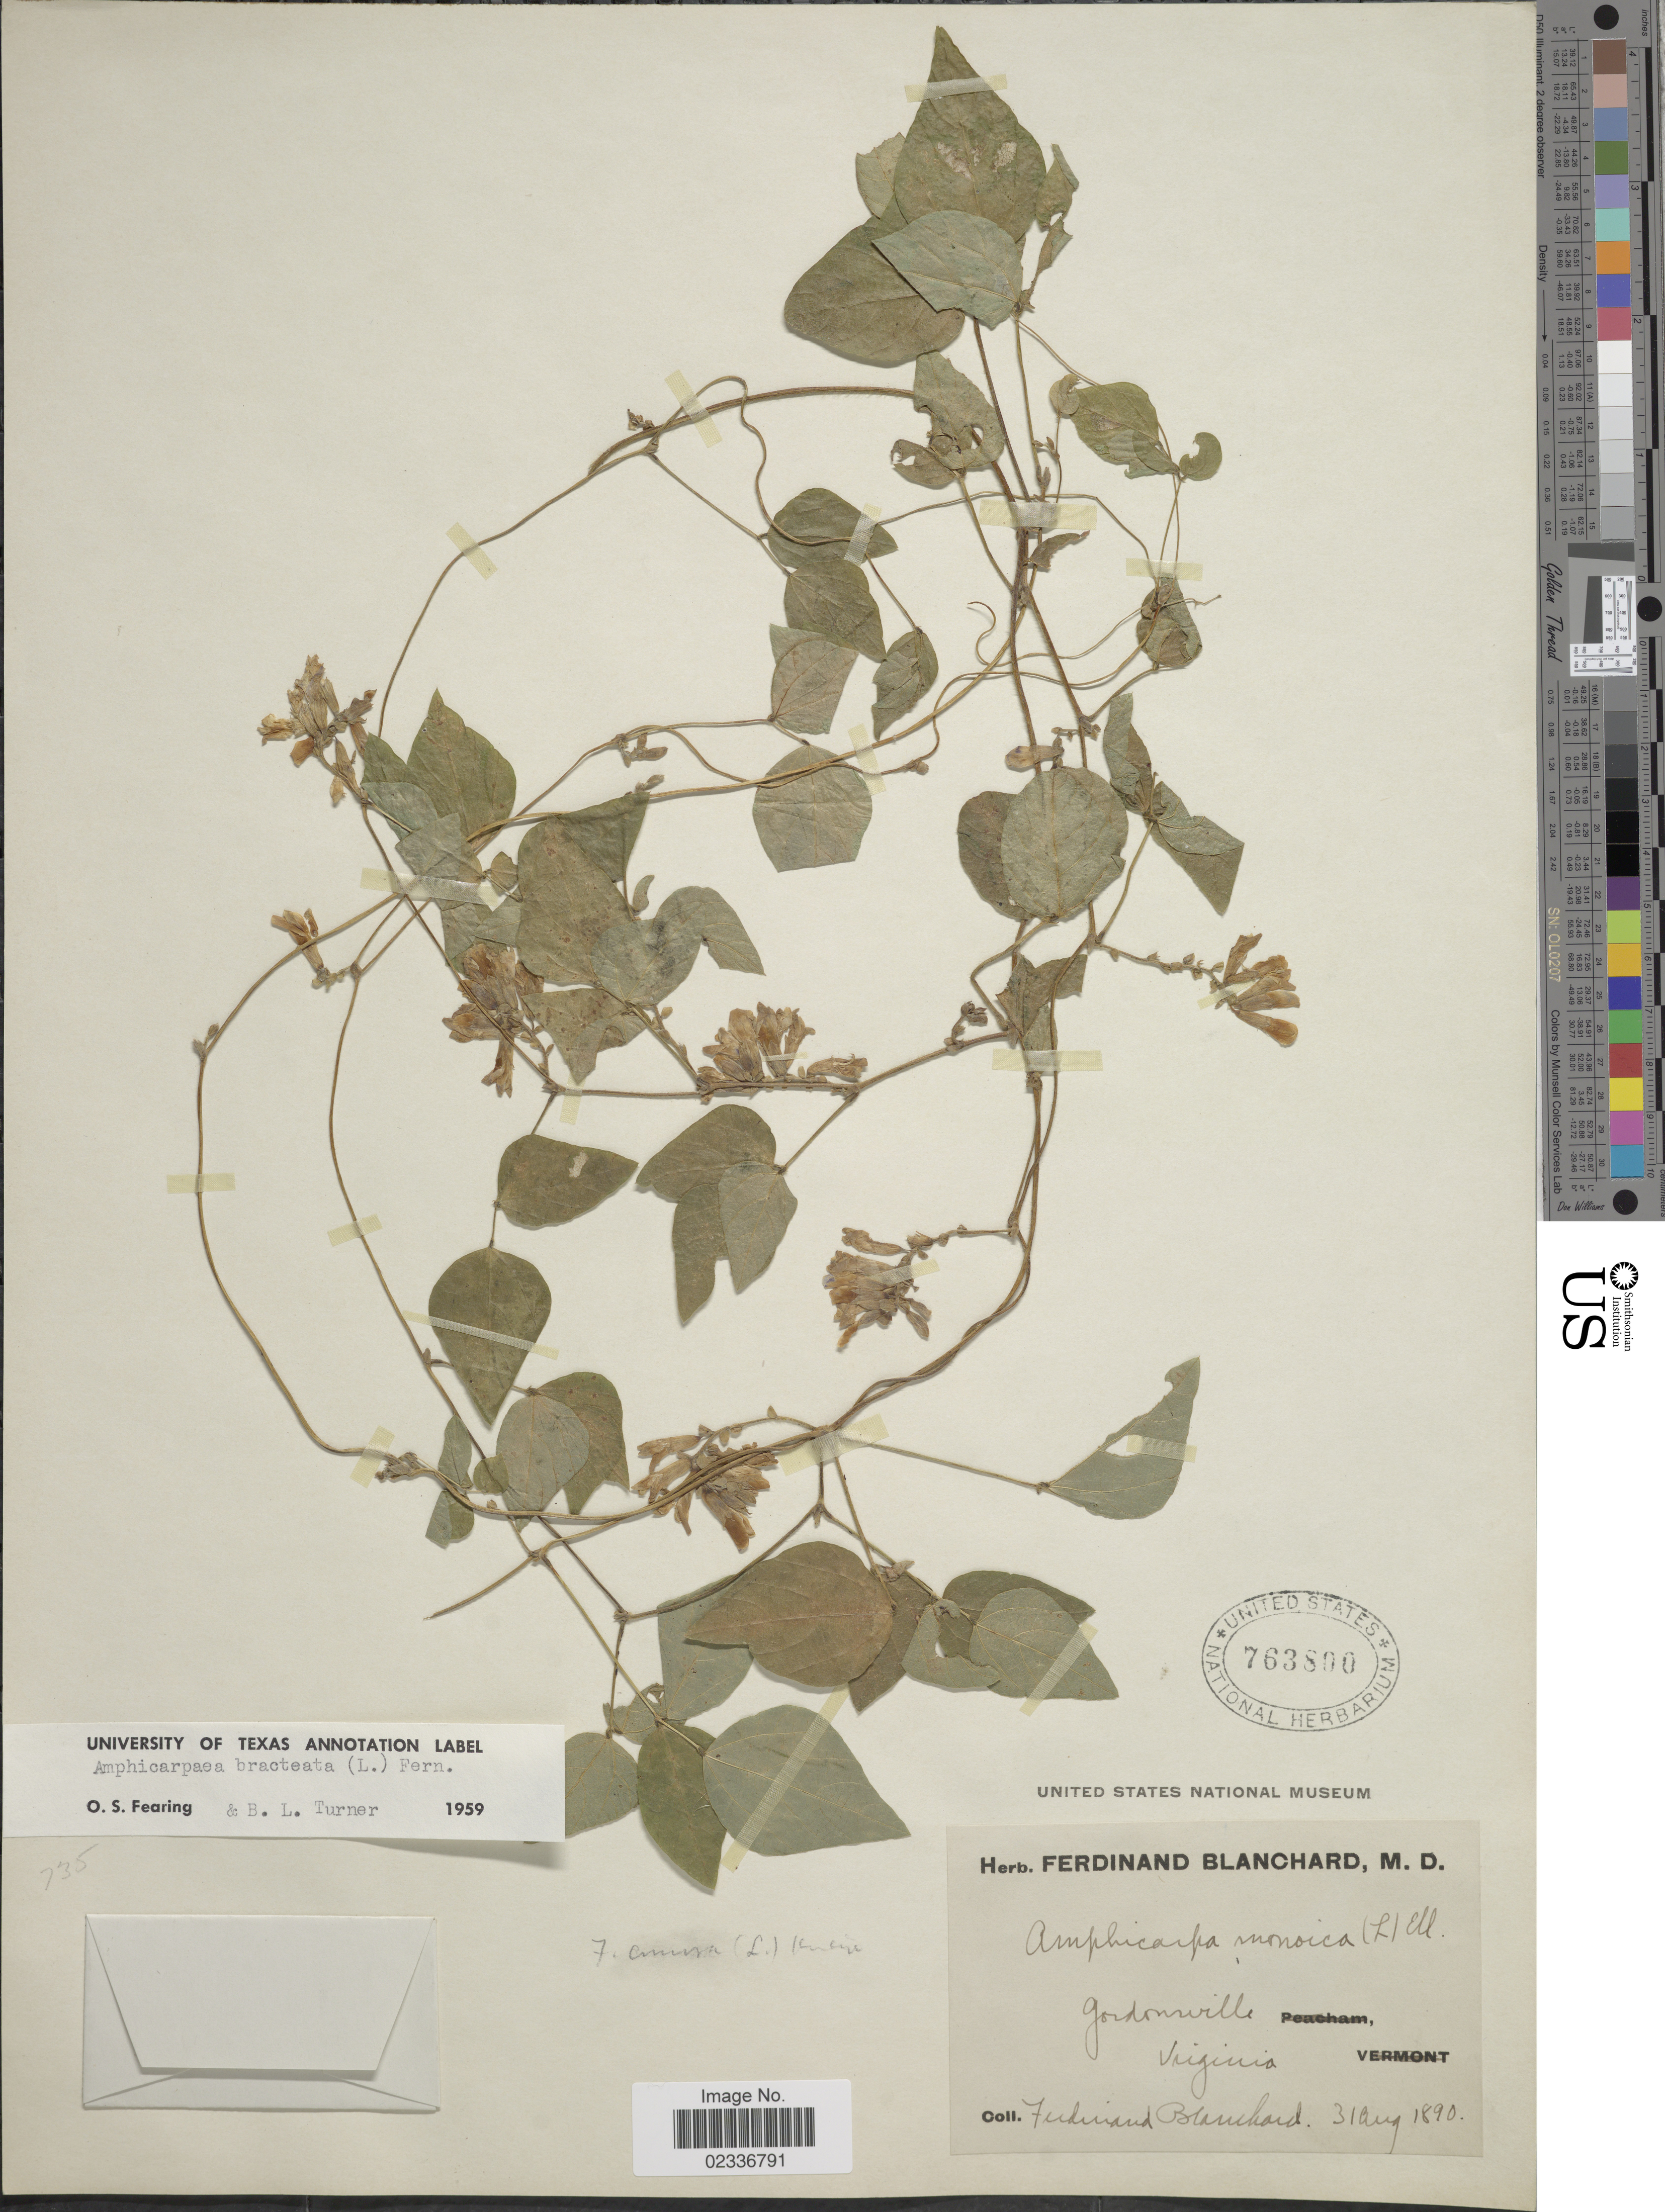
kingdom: Plantae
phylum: Tracheophyta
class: Magnoliopsida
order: Fabales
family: Fabaceae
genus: Amphicarpaea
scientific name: Amphicarpaea bracteata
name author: (L.) Fernald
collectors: F. Blanchard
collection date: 1890-08-31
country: United States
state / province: Virginia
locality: Gordonville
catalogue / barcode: US 763800